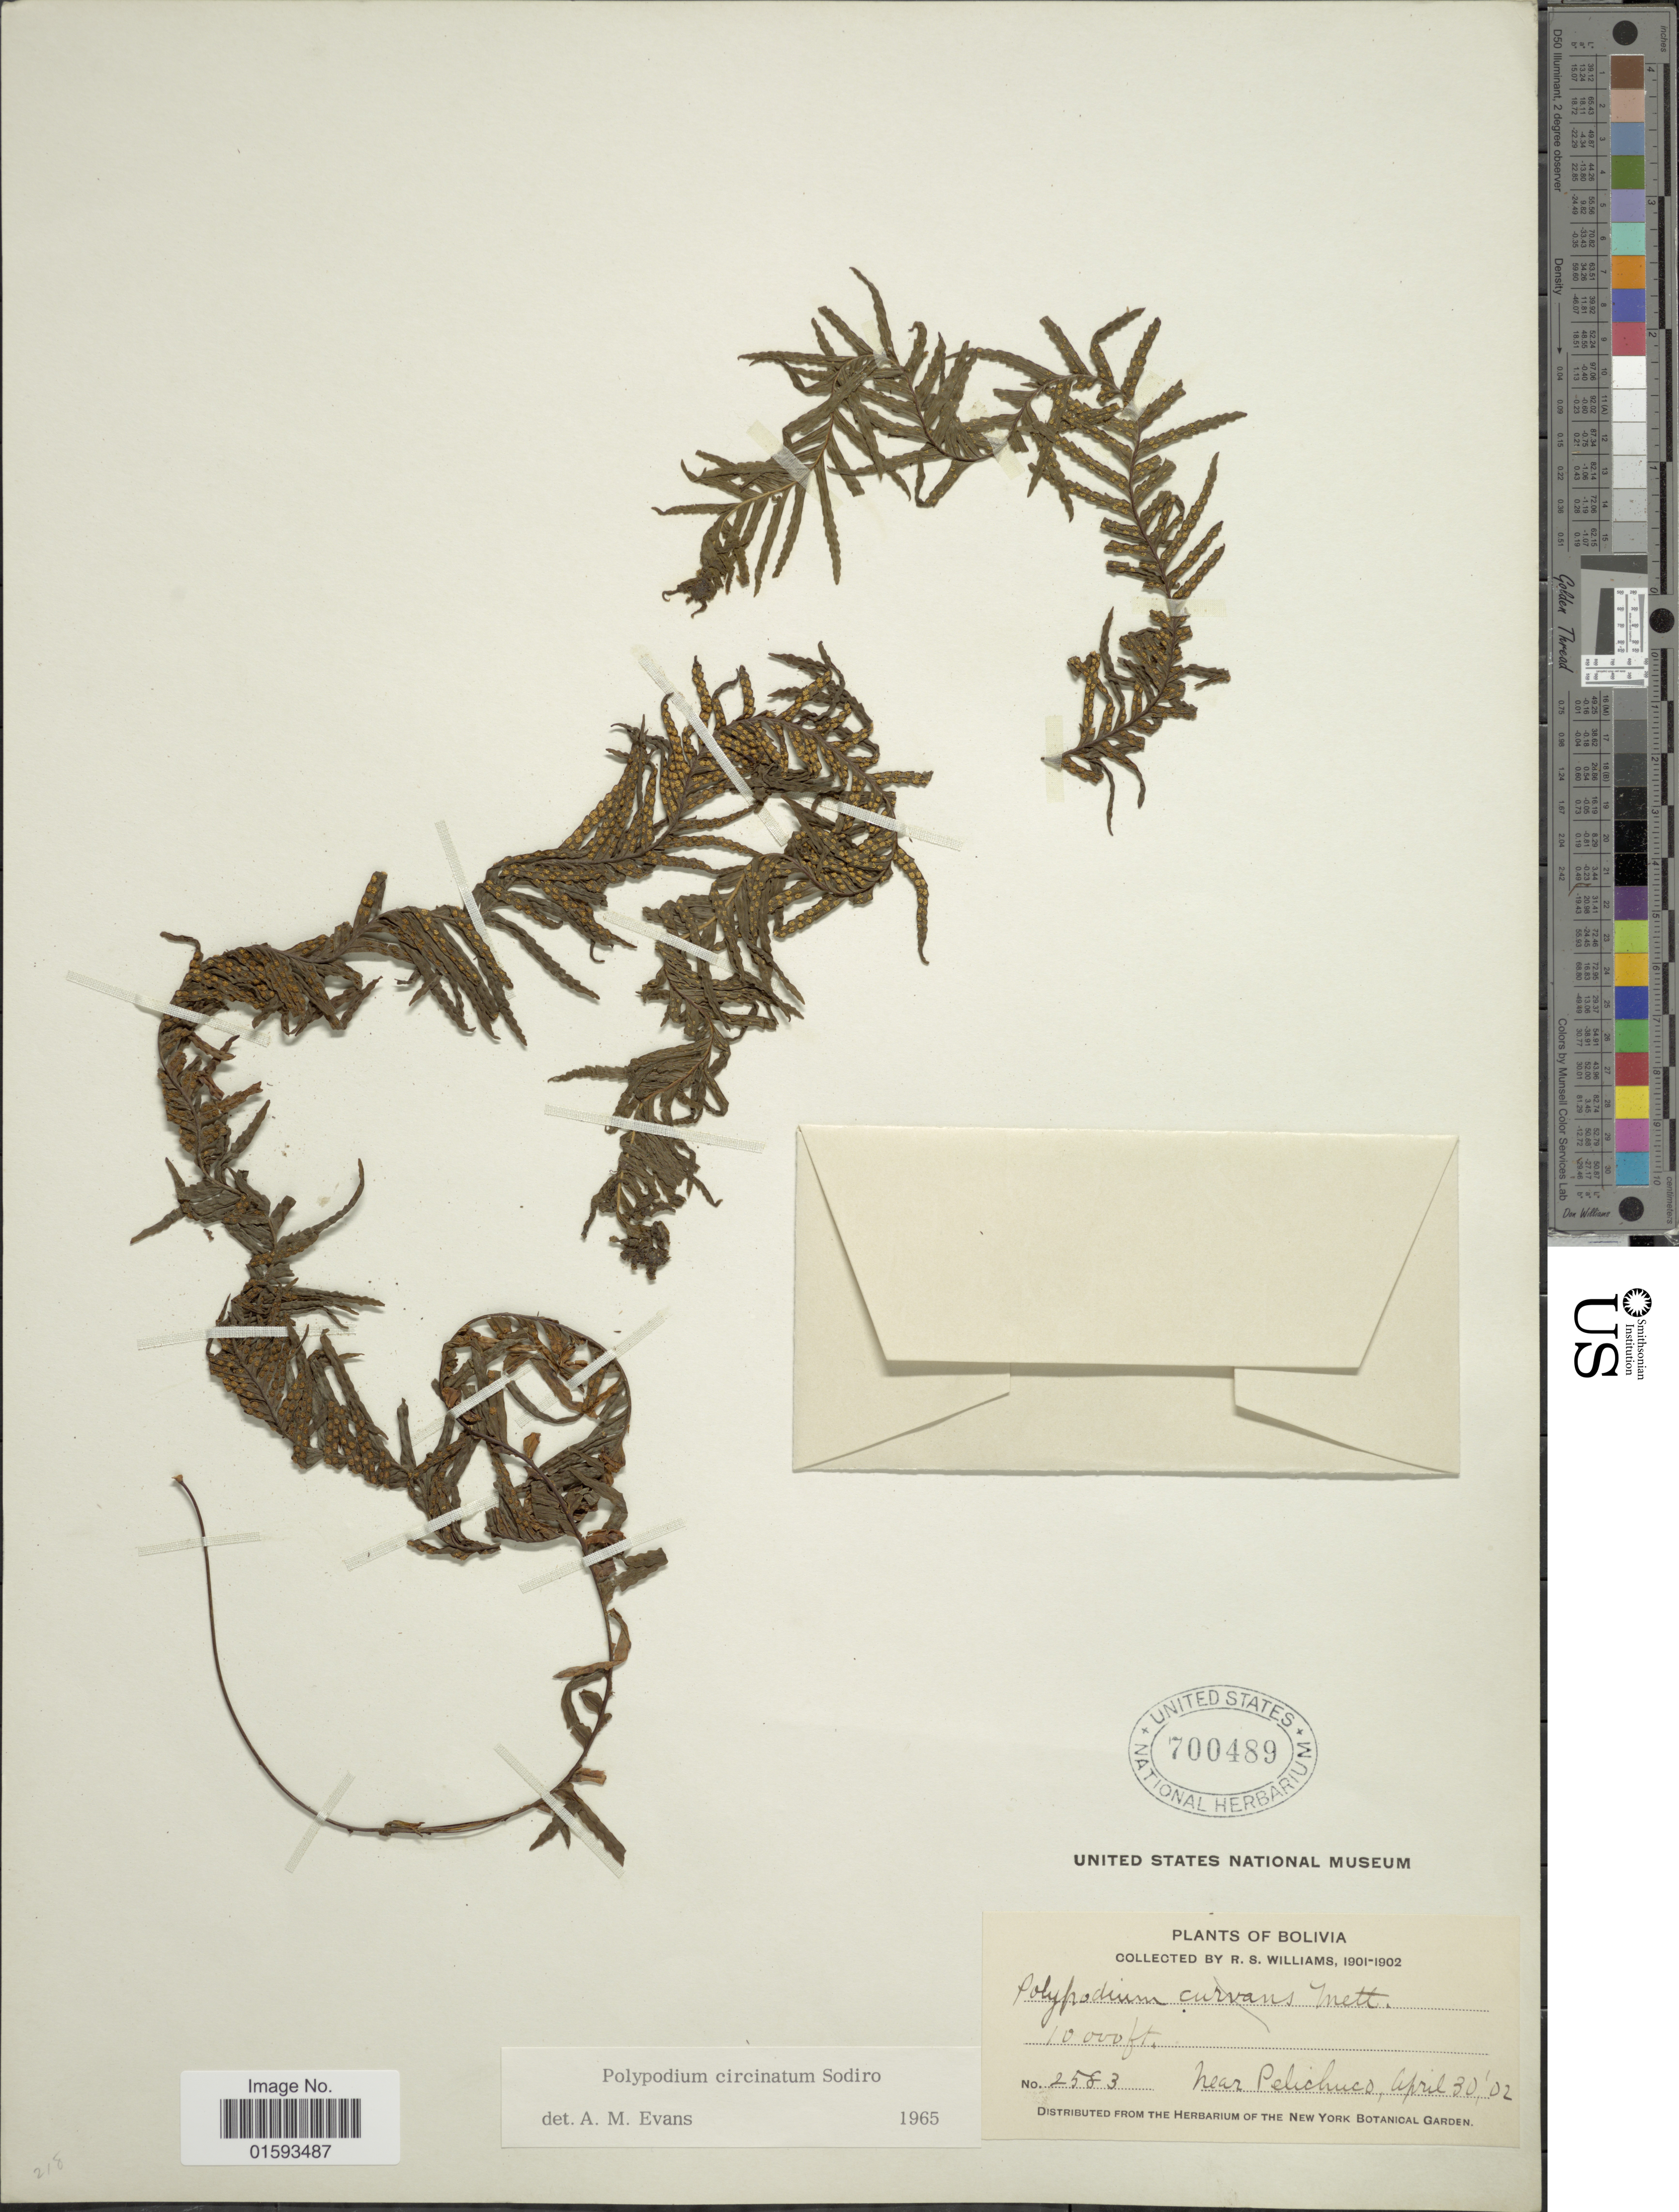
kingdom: Plantae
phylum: Tracheophyta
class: Polypodiopsida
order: Polypodiales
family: Polypodiaceae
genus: Pecluma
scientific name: Pecluma curvans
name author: (Mett.) Price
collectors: R. S. Williams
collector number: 2583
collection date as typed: April 30, '02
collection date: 1902-04-30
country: Bolivia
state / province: La Paz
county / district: Franz Tamayo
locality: Near Pelechuco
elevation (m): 3048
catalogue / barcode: US 700489